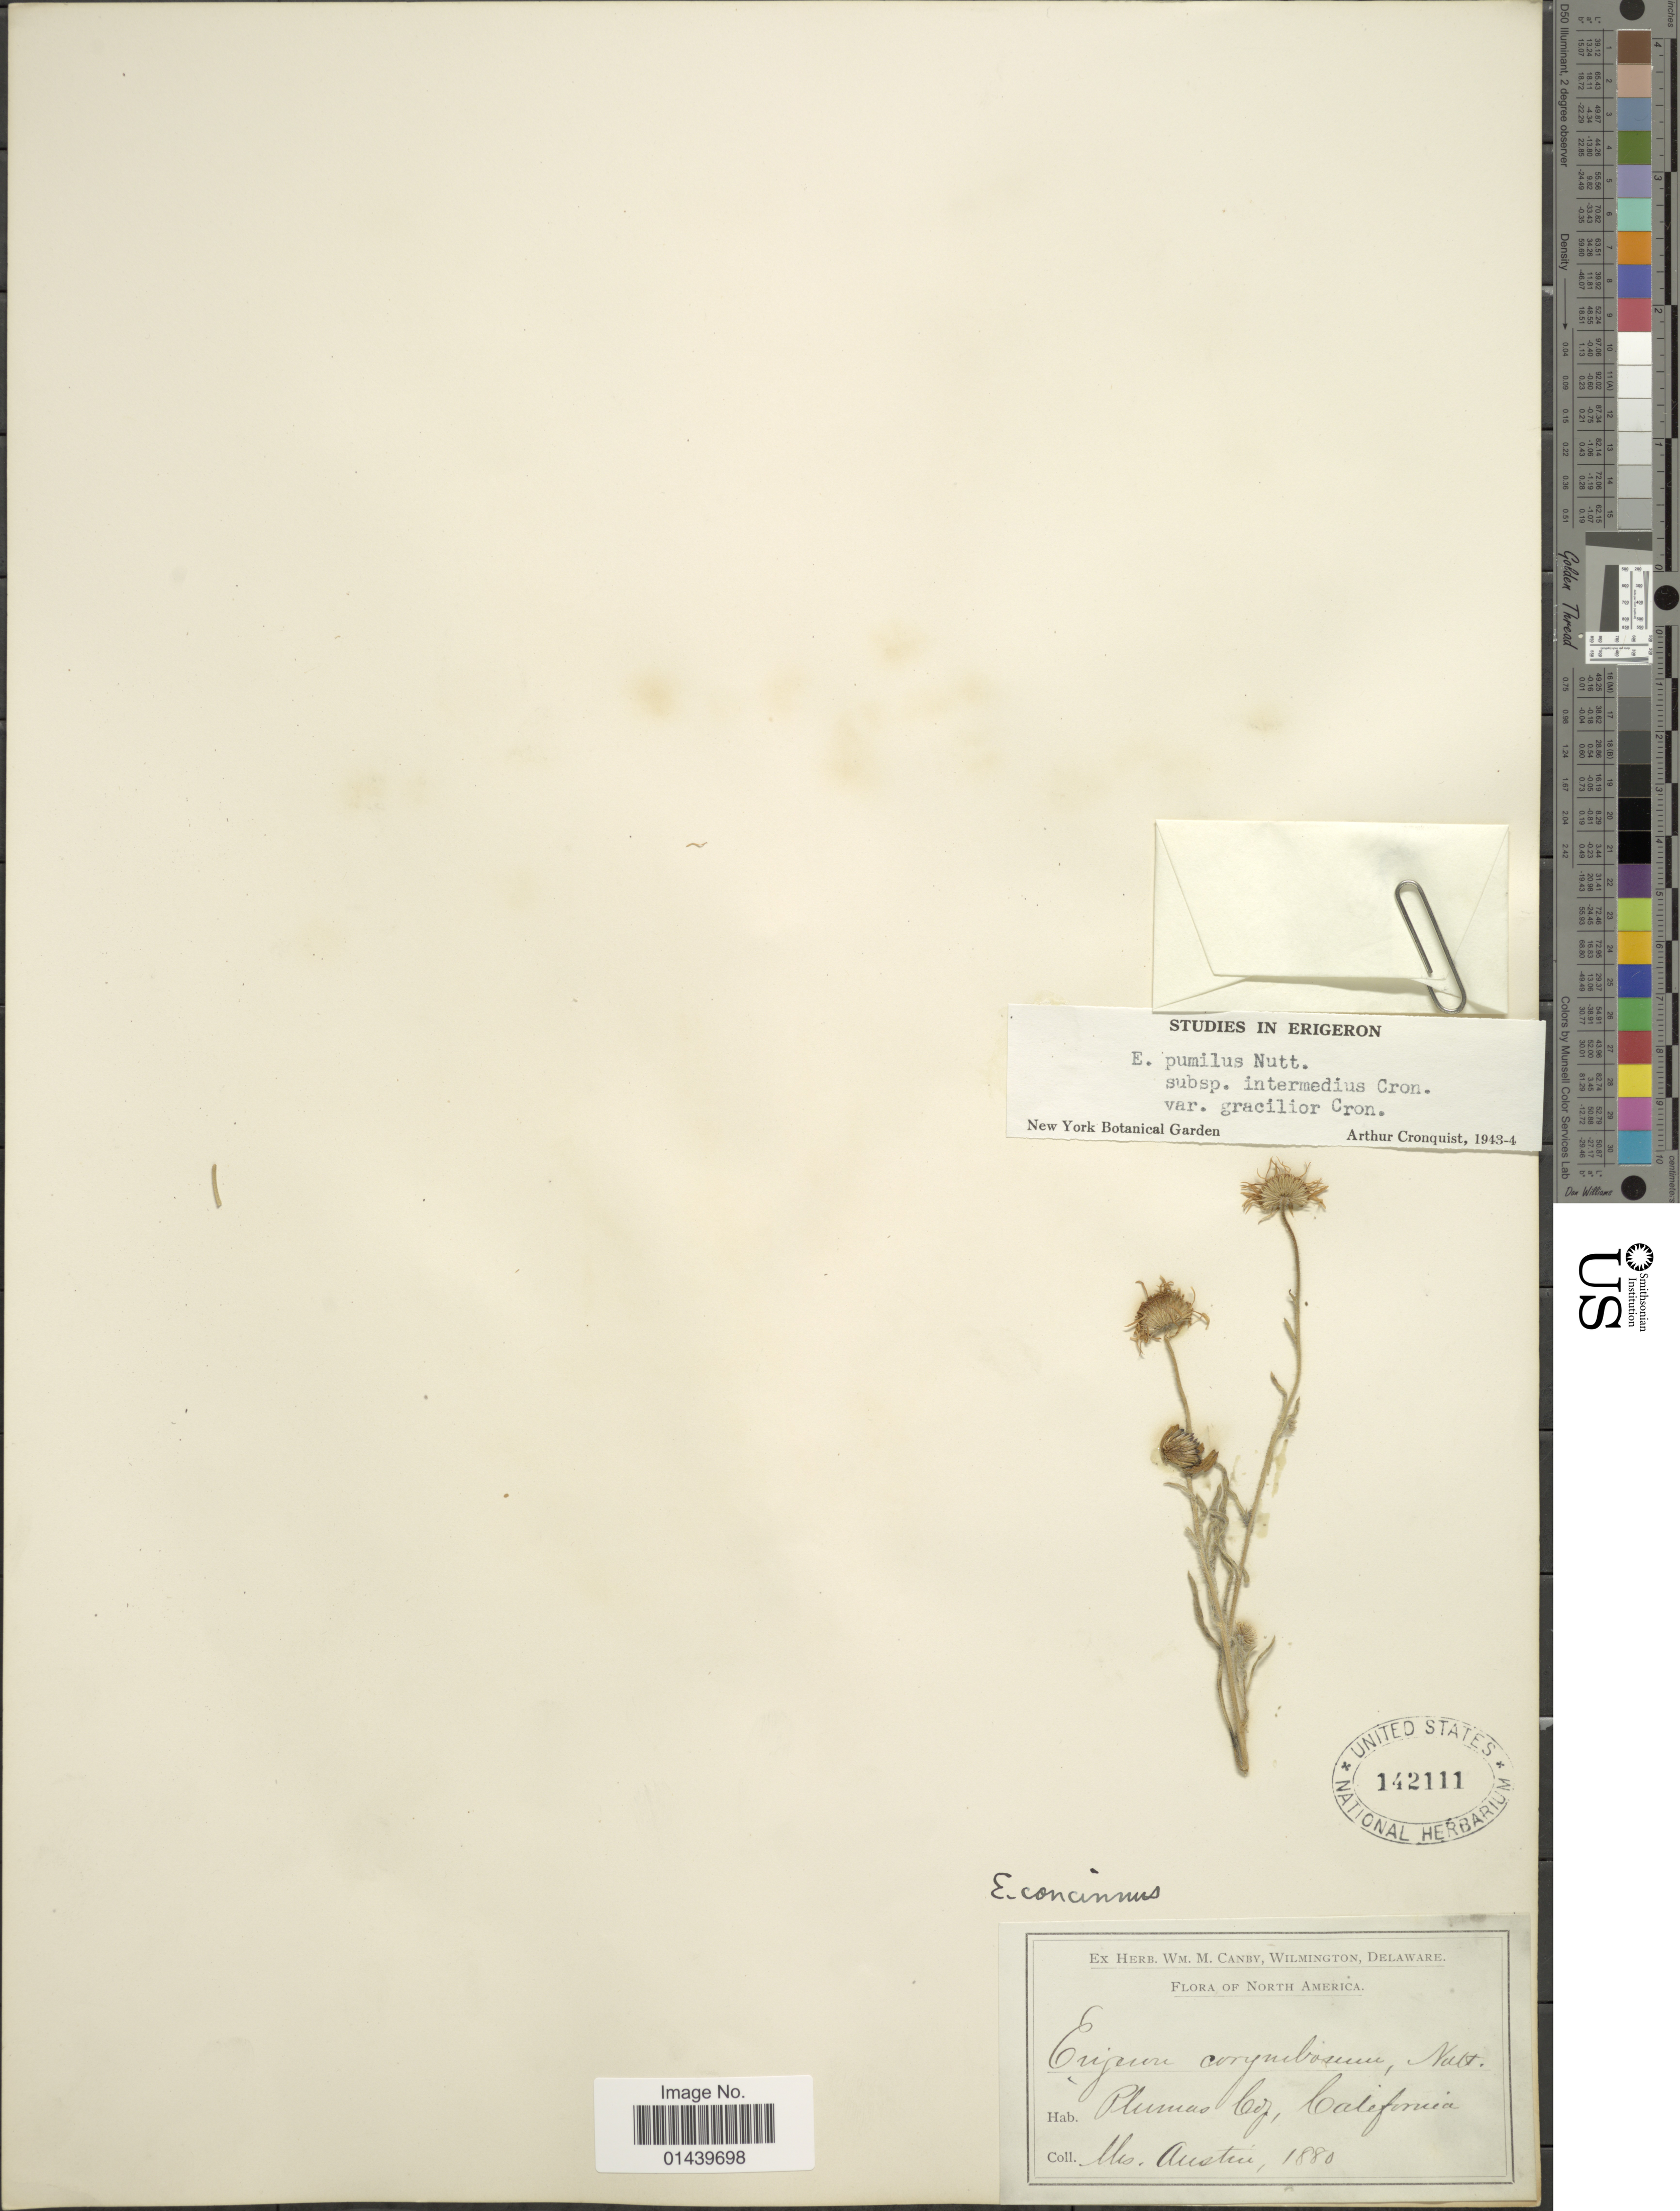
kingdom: Plantae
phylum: Tracheophyta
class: Magnoliopsida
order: Asterales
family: Asteraceae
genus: Erigeron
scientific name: Erigeron pumilus var. gracilior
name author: Cronq.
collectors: Austin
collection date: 1880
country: United States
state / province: California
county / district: Plumas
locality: North America. Plumas Co.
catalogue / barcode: US 142111